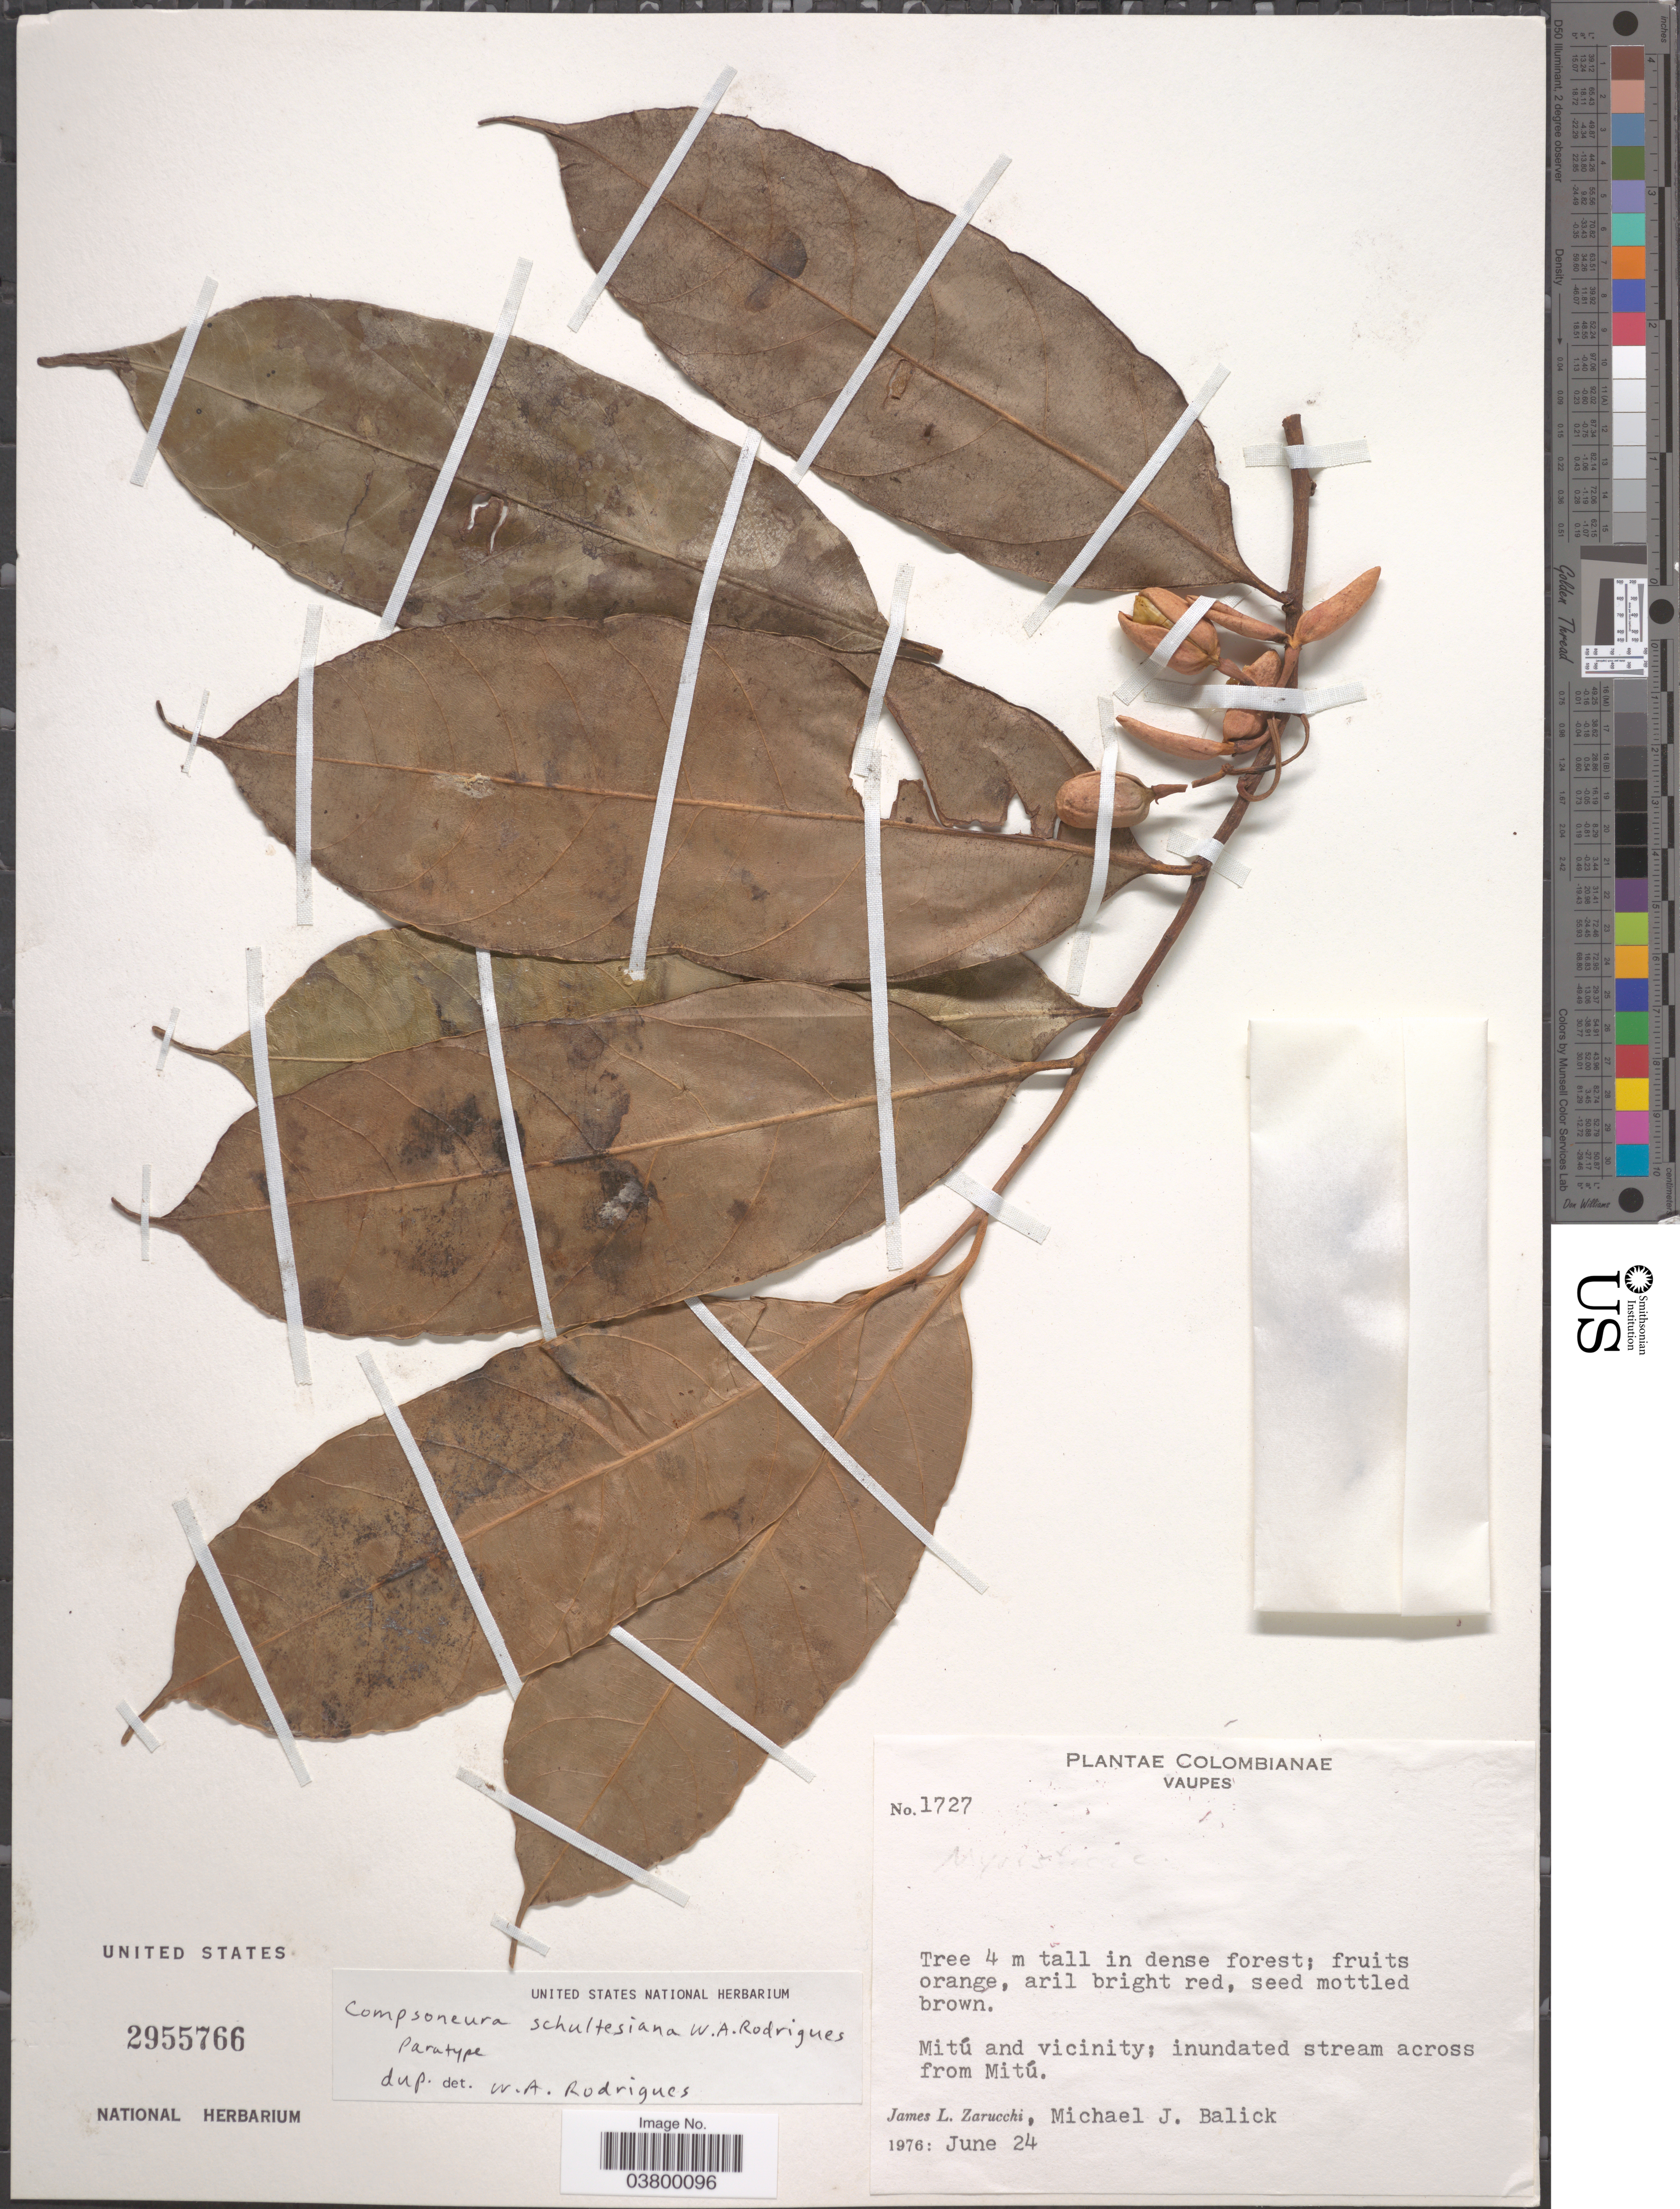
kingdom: Plantae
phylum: Tracheophyta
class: Magnoliopsida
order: Magnoliales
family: Myristicaceae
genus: Compsoneura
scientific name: Compsoneura schultesiana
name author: W.A. Rodrigues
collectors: J. L. Zarucchi & M. J. Balick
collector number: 1727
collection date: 1976-06-24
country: Colombia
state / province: Vaupés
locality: Mitú and vicinity; inundated stream across from Mitú.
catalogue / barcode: US 2955766